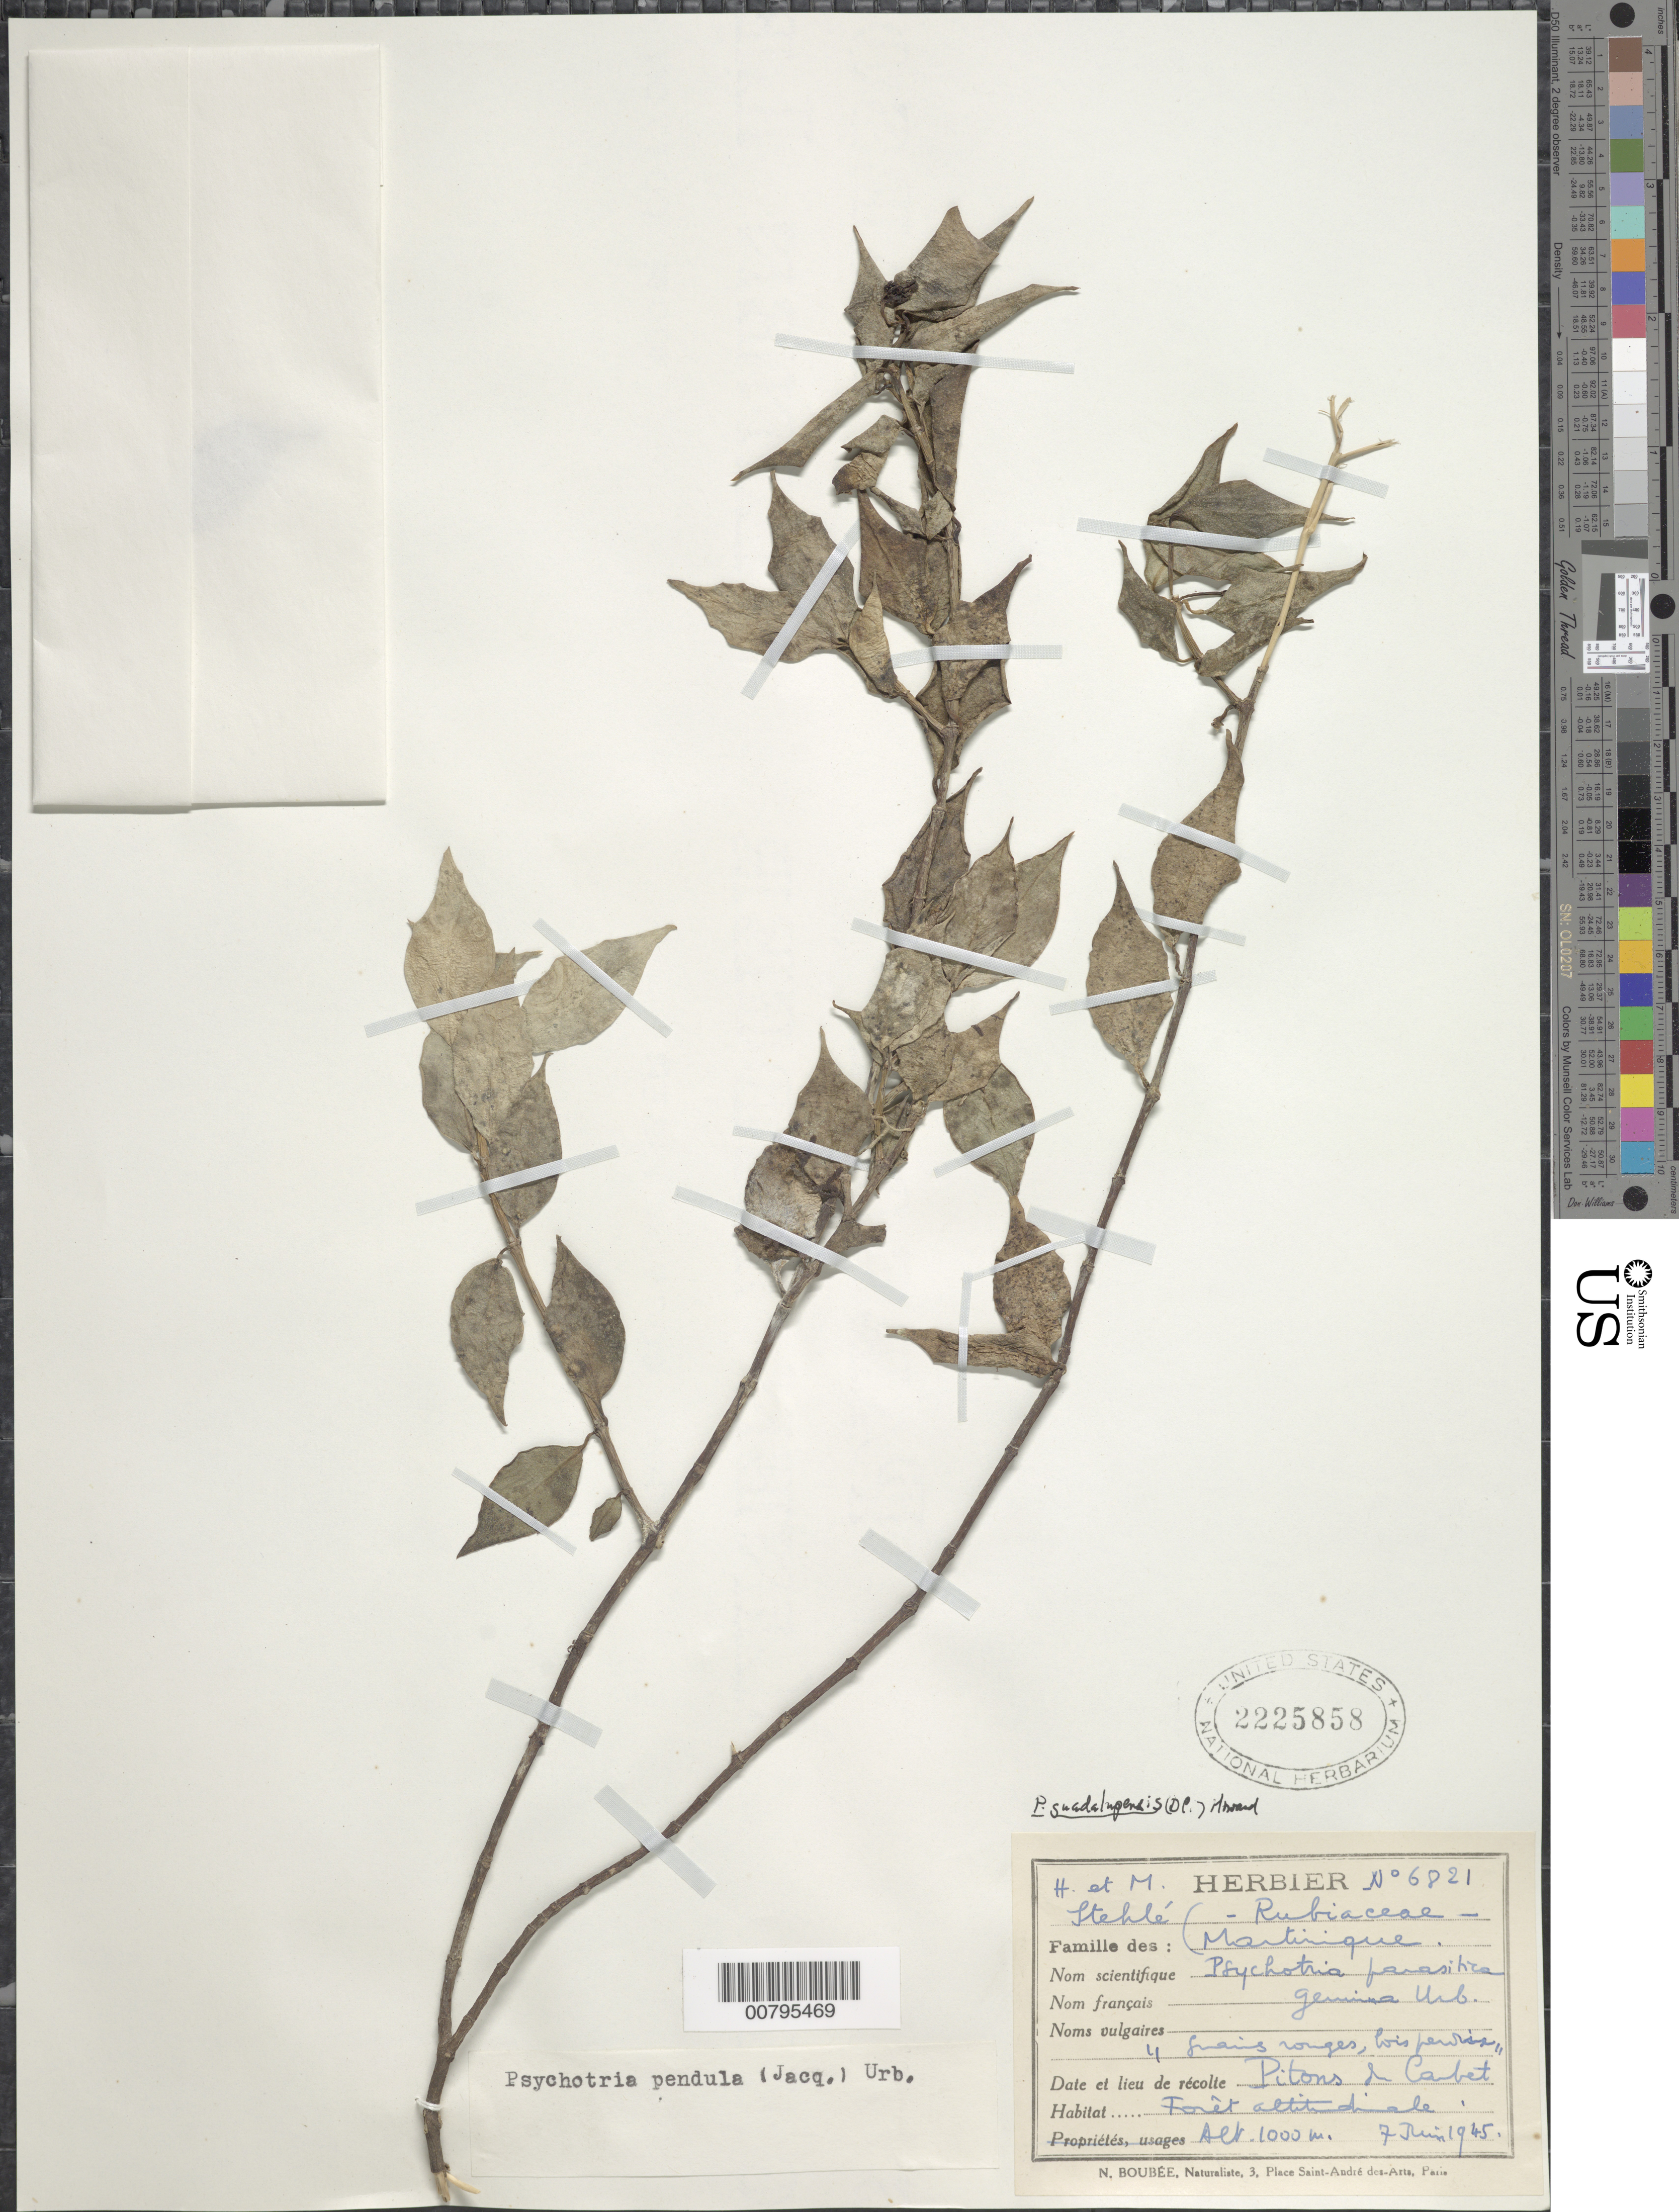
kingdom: Plantae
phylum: Tracheophyta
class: Magnoliopsida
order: Gentianales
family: Rubiaceae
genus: Notopleura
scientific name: Notopleura guadalupensis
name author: (DC.) C.M. Taylor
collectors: H. Stehlé & M. Stehlé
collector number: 6821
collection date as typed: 07 Jun 1945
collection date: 1945-06-07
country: Martinique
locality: Pitons du Carbet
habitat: Montane forest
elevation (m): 1000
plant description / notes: Common name: Grains rouges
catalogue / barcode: US 2225858